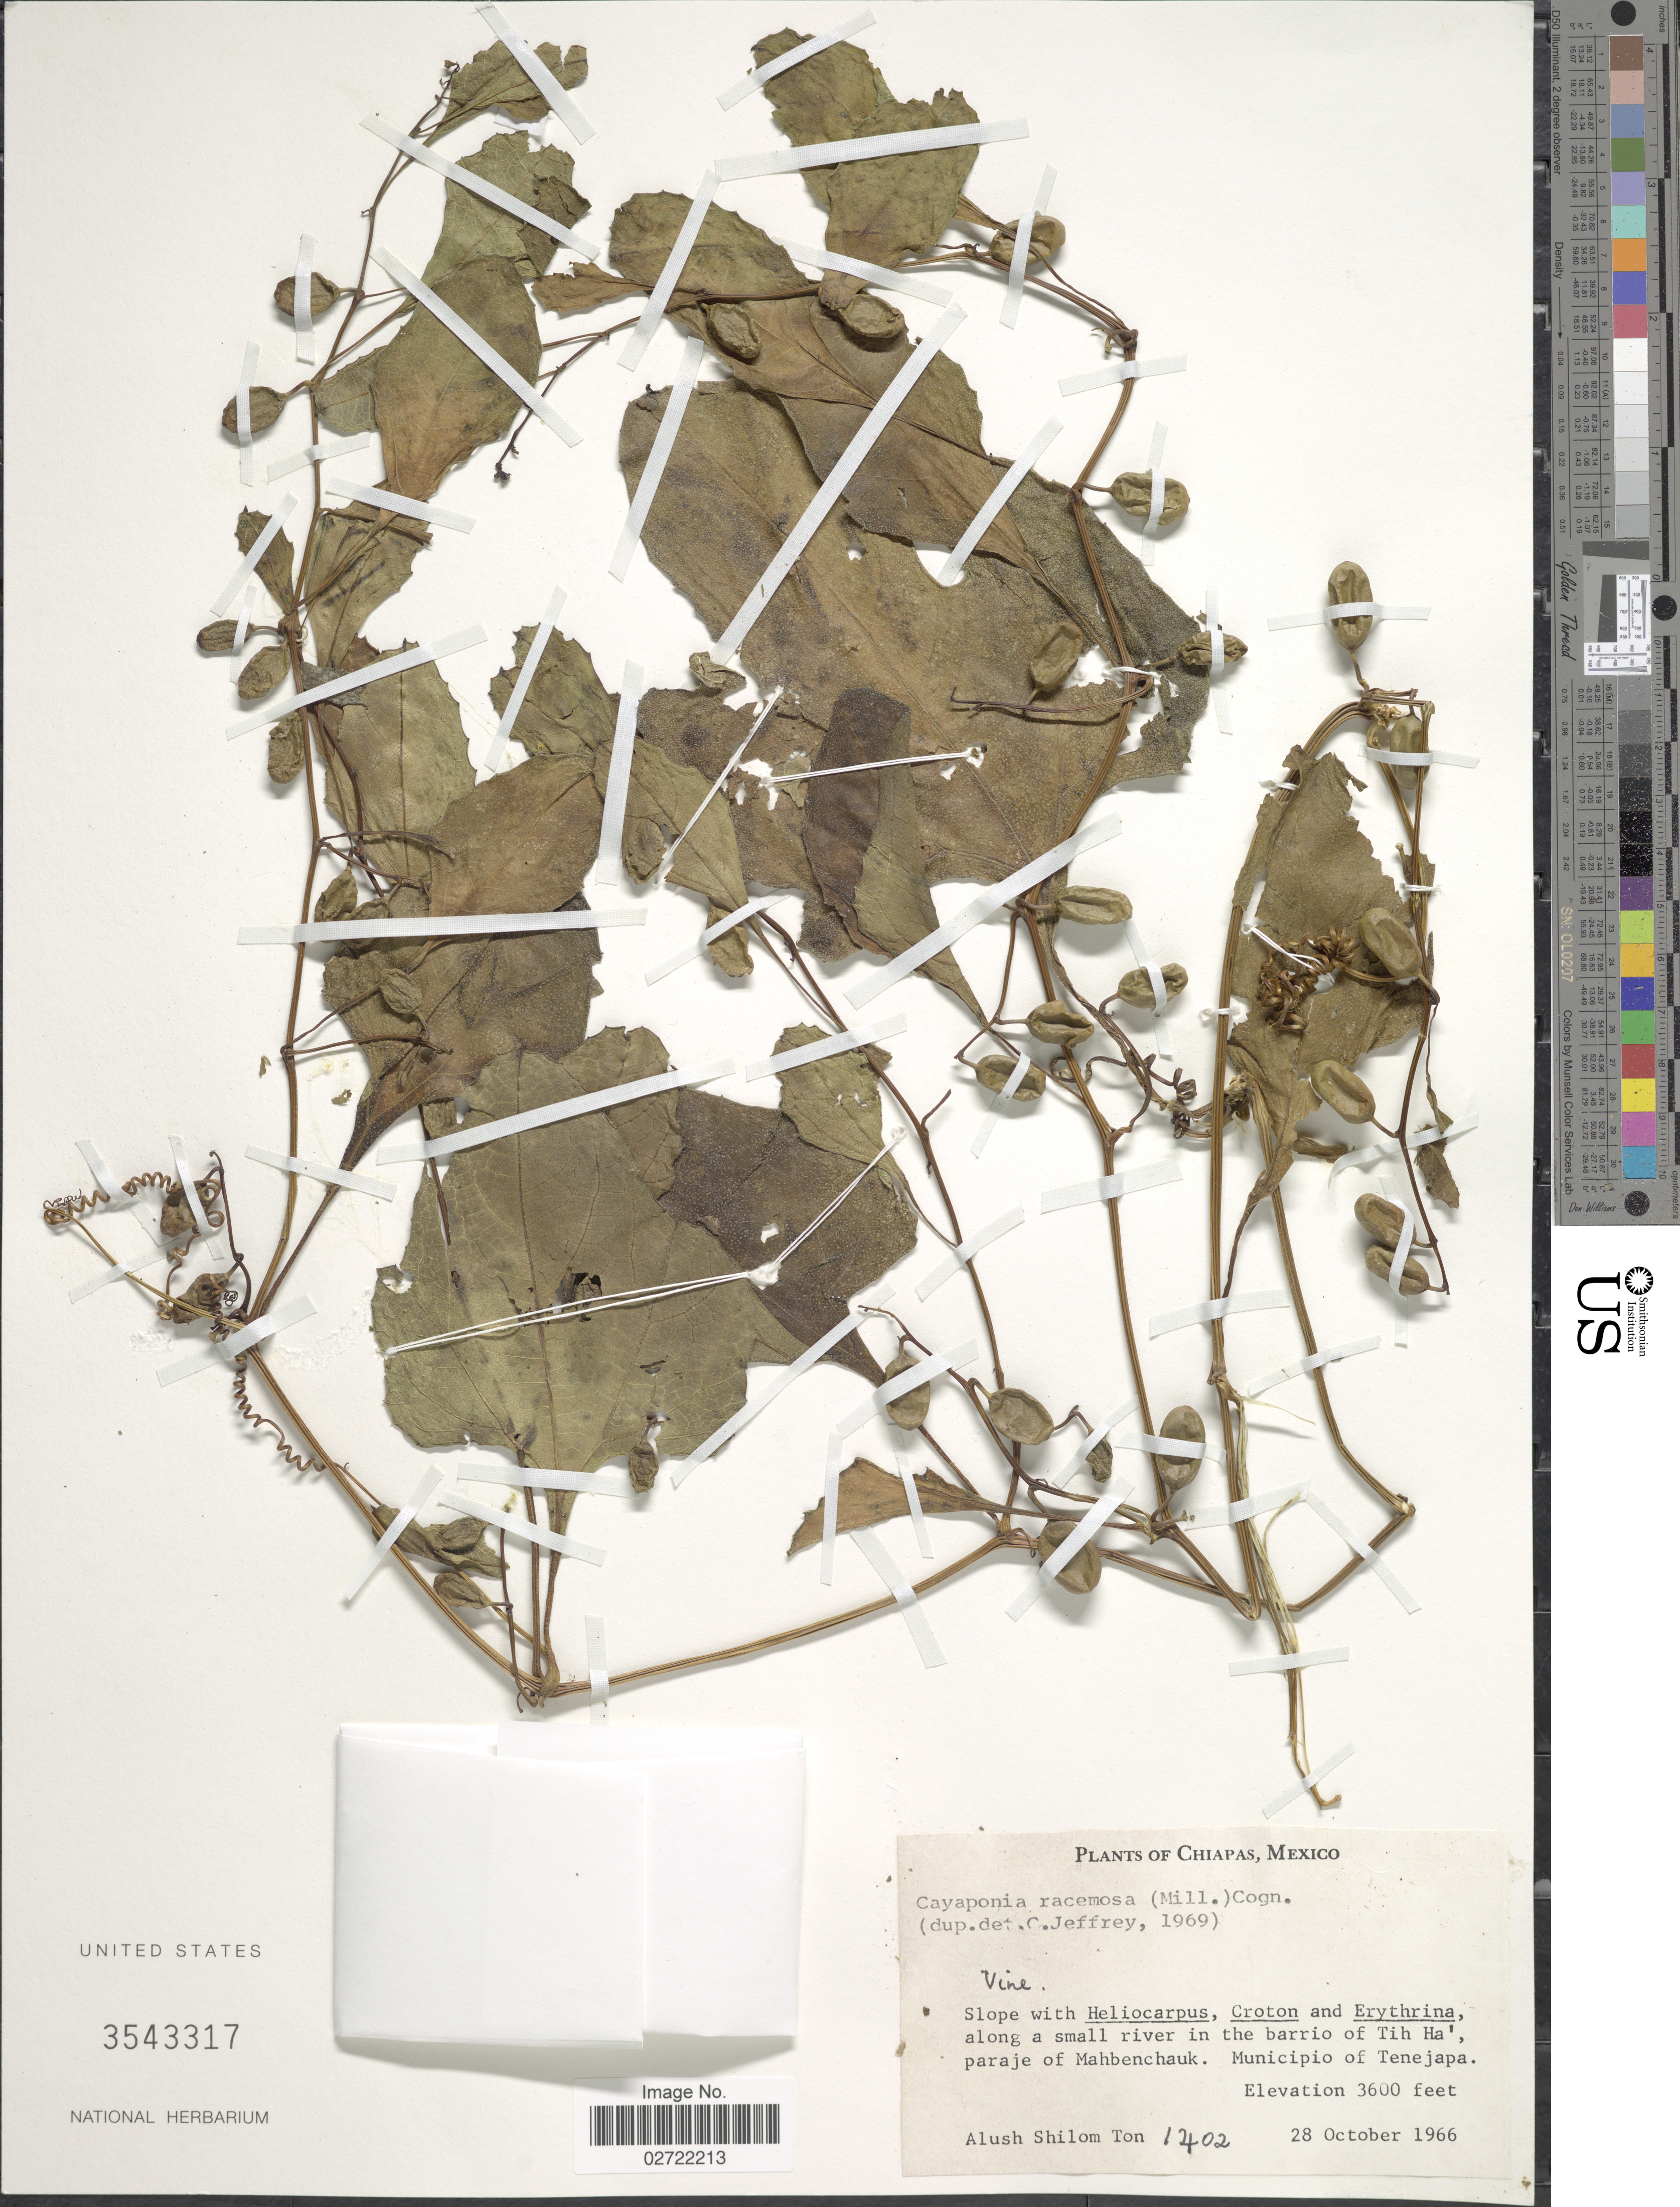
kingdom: Plantae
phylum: Tracheophyta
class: Magnoliopsida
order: Cucurbitales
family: Cucurbitaceae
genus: Cayaponia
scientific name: Cayaponia racemosa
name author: (Mill.) Cogn.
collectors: A. M. Ton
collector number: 1402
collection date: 1966-10-28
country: Mexico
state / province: Chiapas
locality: Along a small river in the barrio of Tih Ha', paraje of Mahbenchauk. Municipio of Tenejapa.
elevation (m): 1097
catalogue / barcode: US 3543317